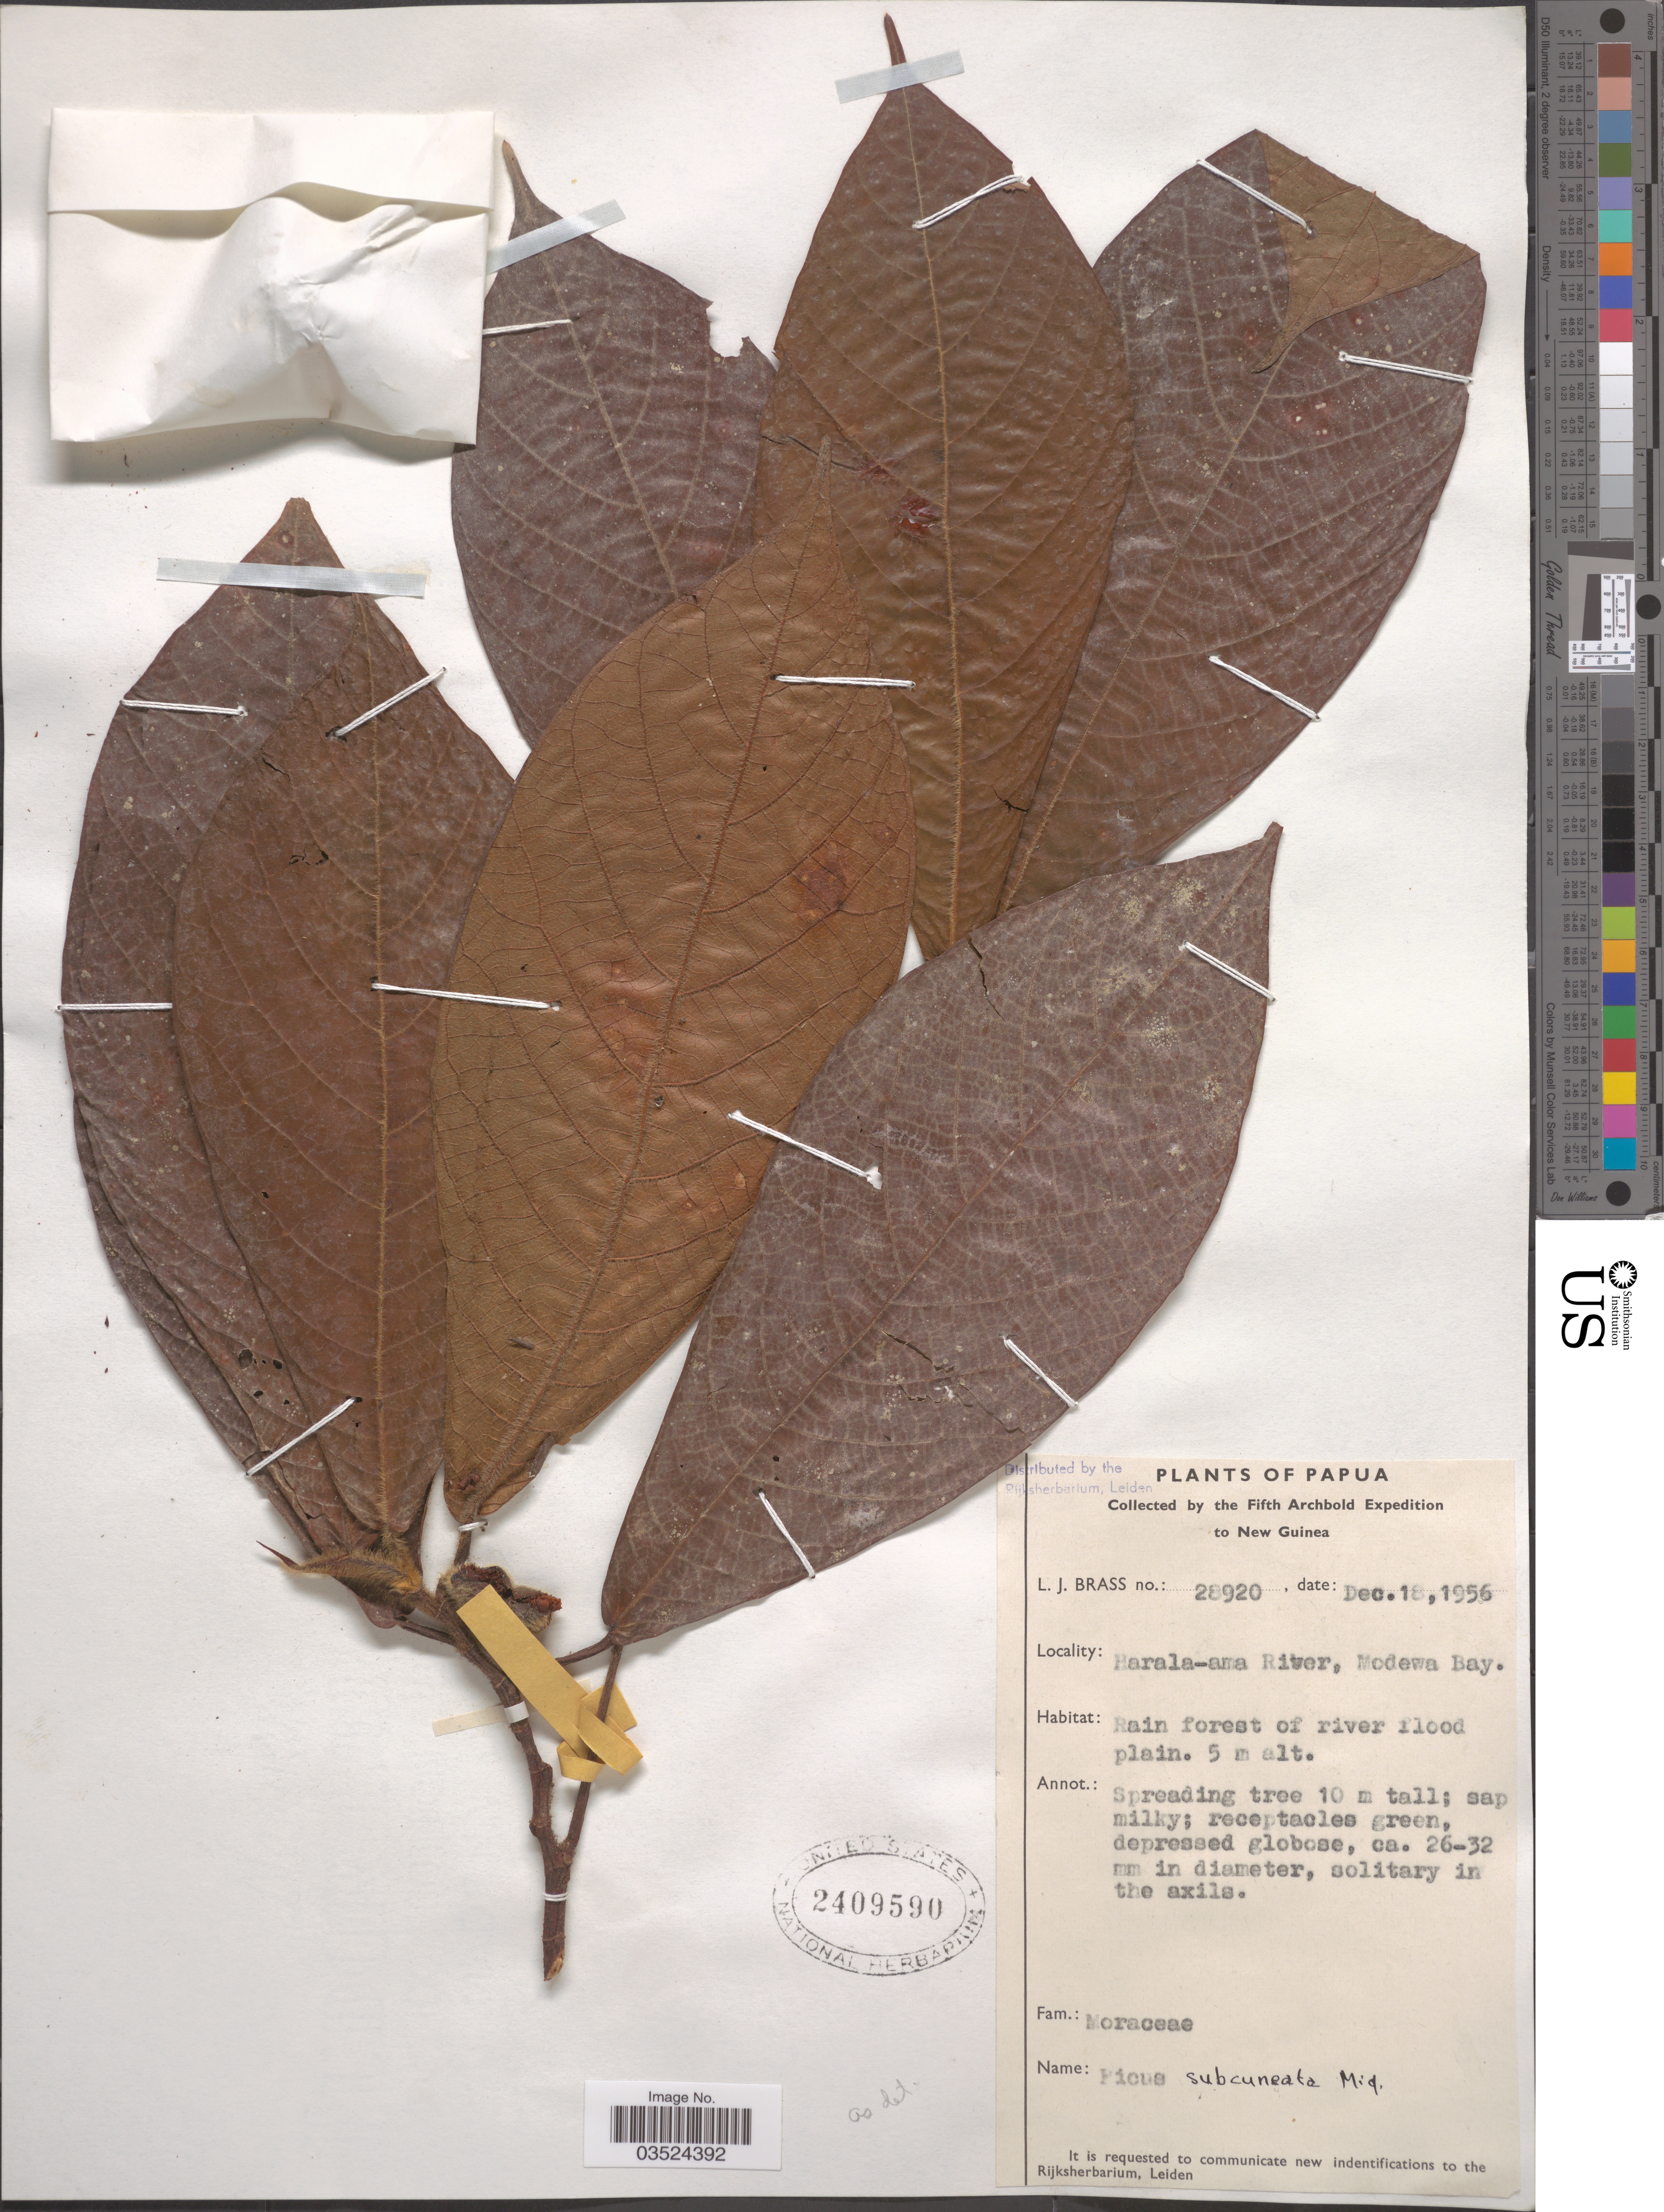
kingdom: Plantae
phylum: Tracheophyta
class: Magnoliopsida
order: Rosales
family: Moraceae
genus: Ficus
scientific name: Ficus subcuneata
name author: Miq.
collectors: L. J. Brass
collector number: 28920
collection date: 1956-12-18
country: Papua New Guinea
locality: Papua. New Guinea. Harala-ama River, Modewa Bay.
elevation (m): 5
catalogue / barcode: US 2409590